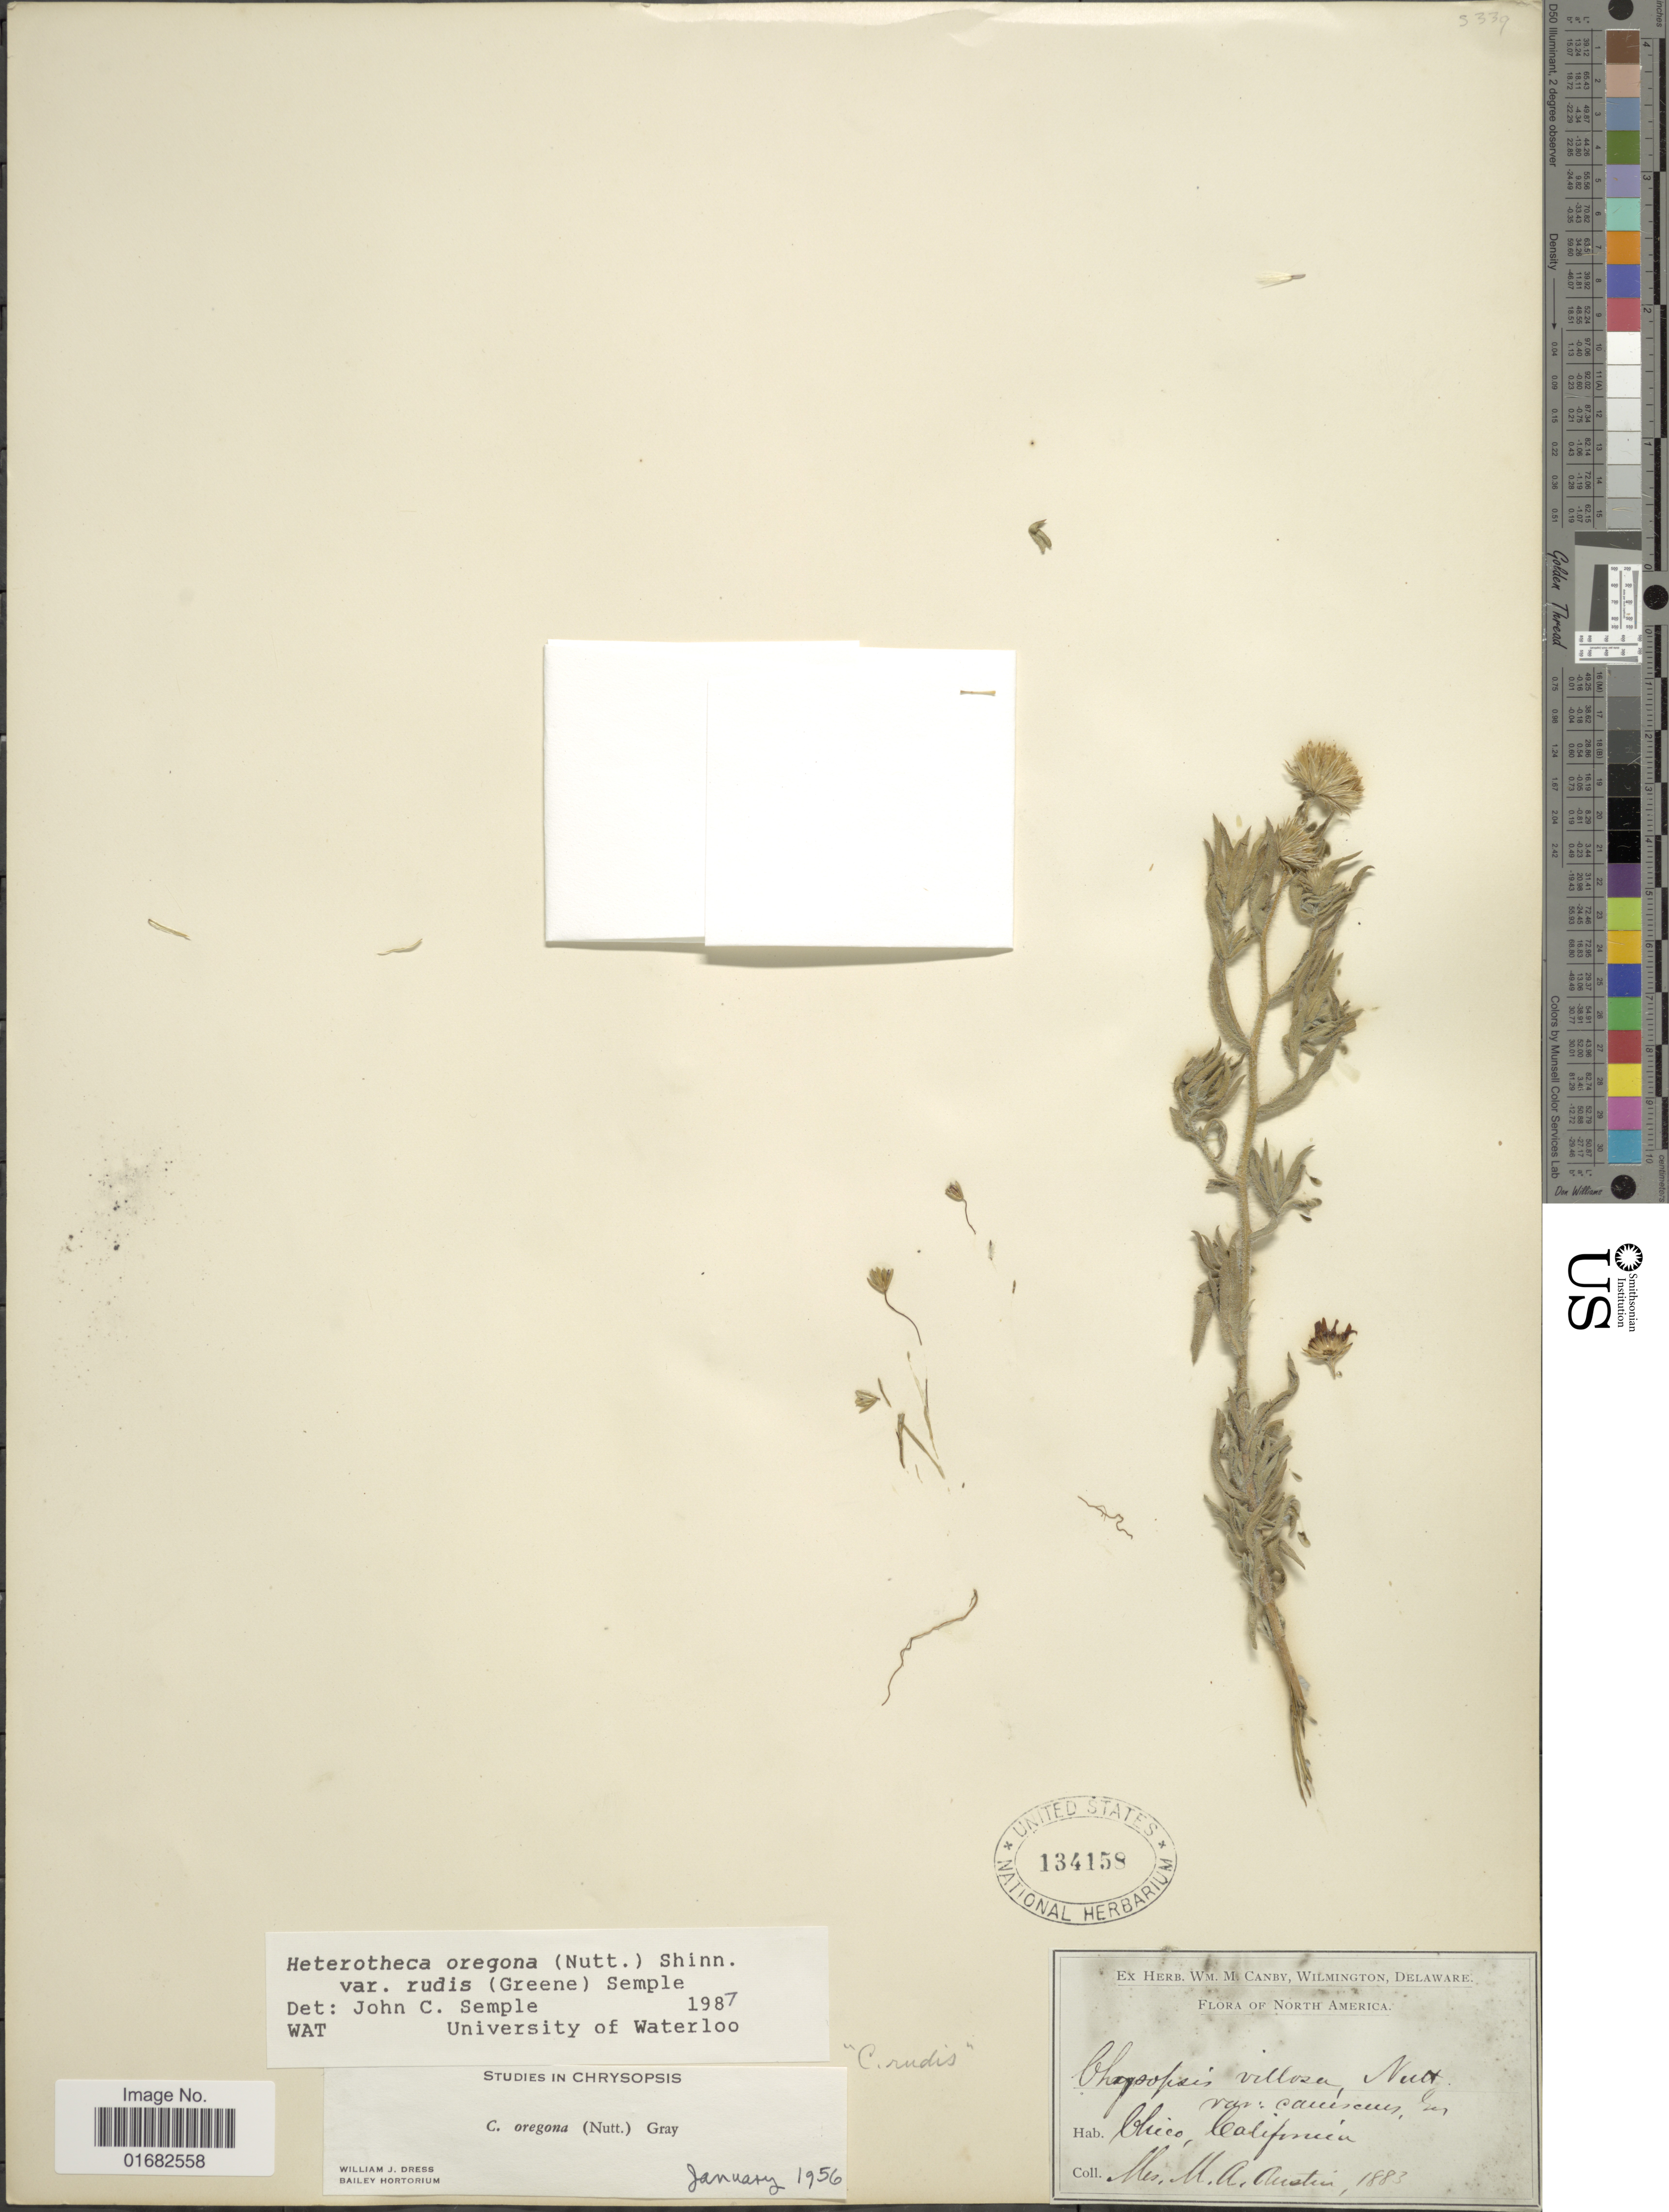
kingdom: Plantae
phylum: Tracheophyta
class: Magnoliopsida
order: Asterales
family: Asteraceae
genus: Heterotheca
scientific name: Heterotheca oregona var. rudis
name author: (Greene) Semple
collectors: R. Austin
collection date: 1883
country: United States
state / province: California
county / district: Butte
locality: Chico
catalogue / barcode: US 134158